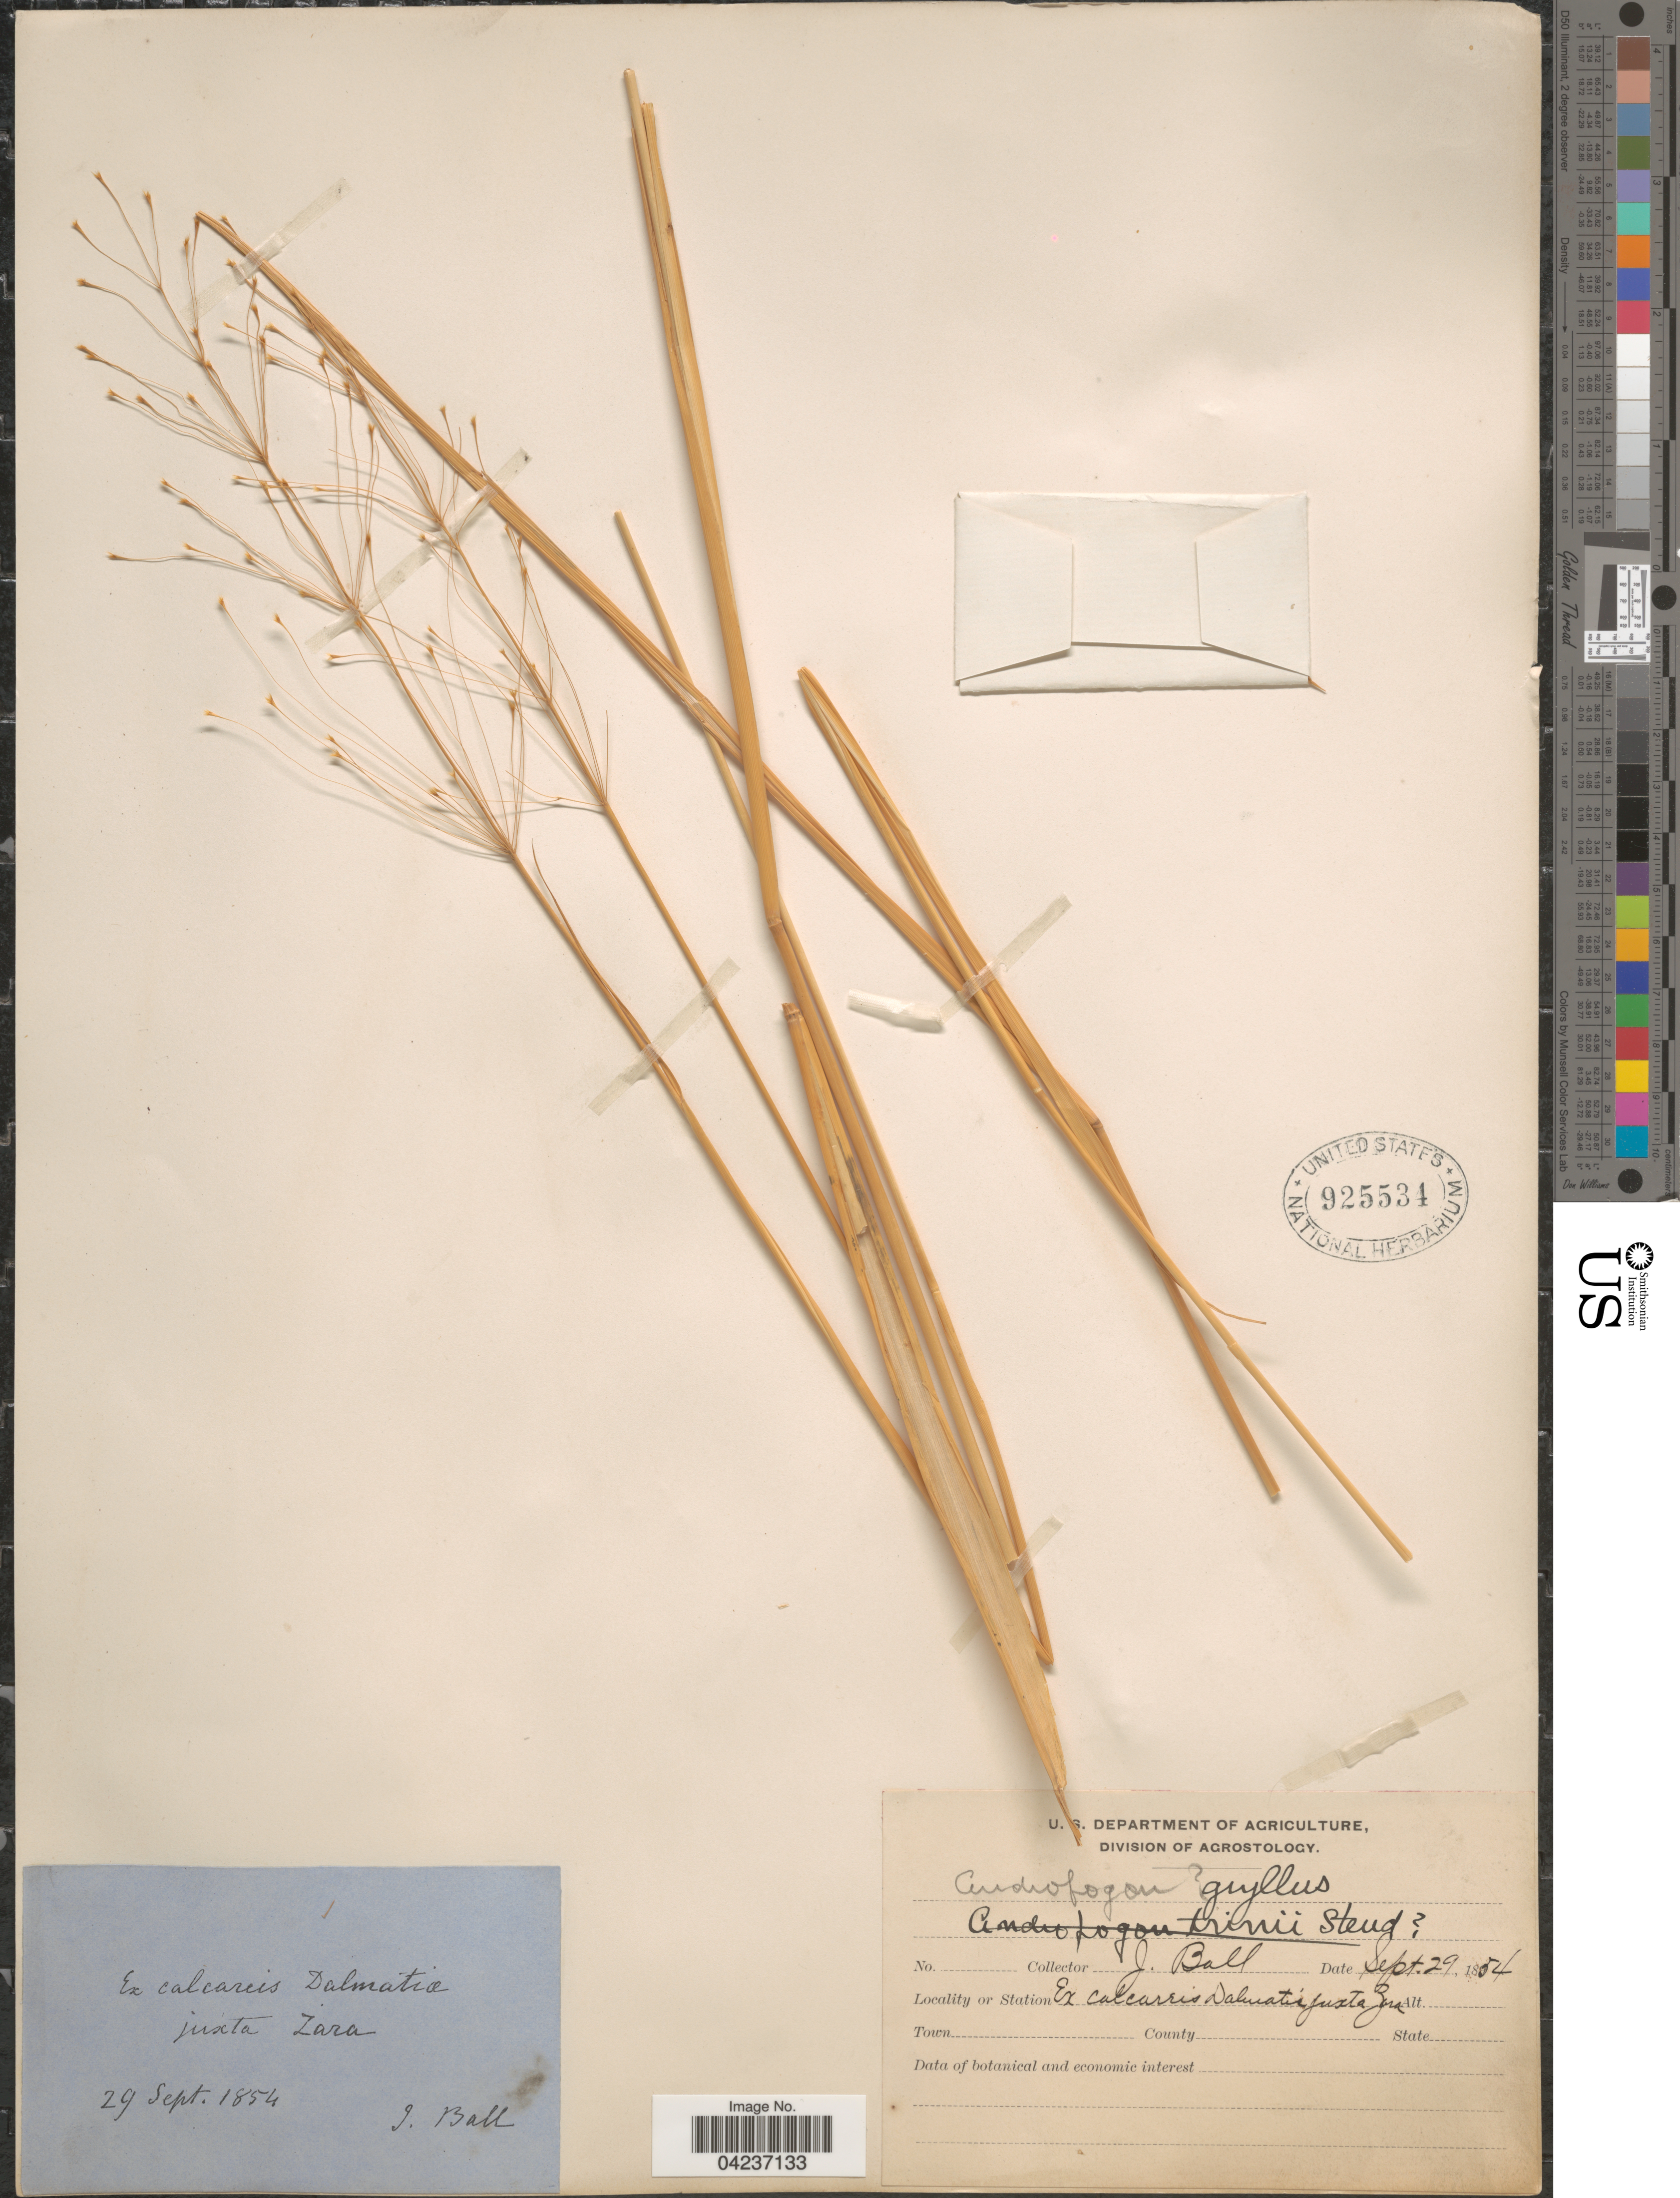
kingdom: Plantae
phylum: Tracheophyta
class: Liliopsida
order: Poales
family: Poaceae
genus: Chrysopogon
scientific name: Chrysopogon gryllus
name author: (L.) Trin.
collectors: J. Ball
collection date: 1854-09-29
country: Croatia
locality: Ex calcareis Dalmatia juxta Zara.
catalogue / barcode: US 925534